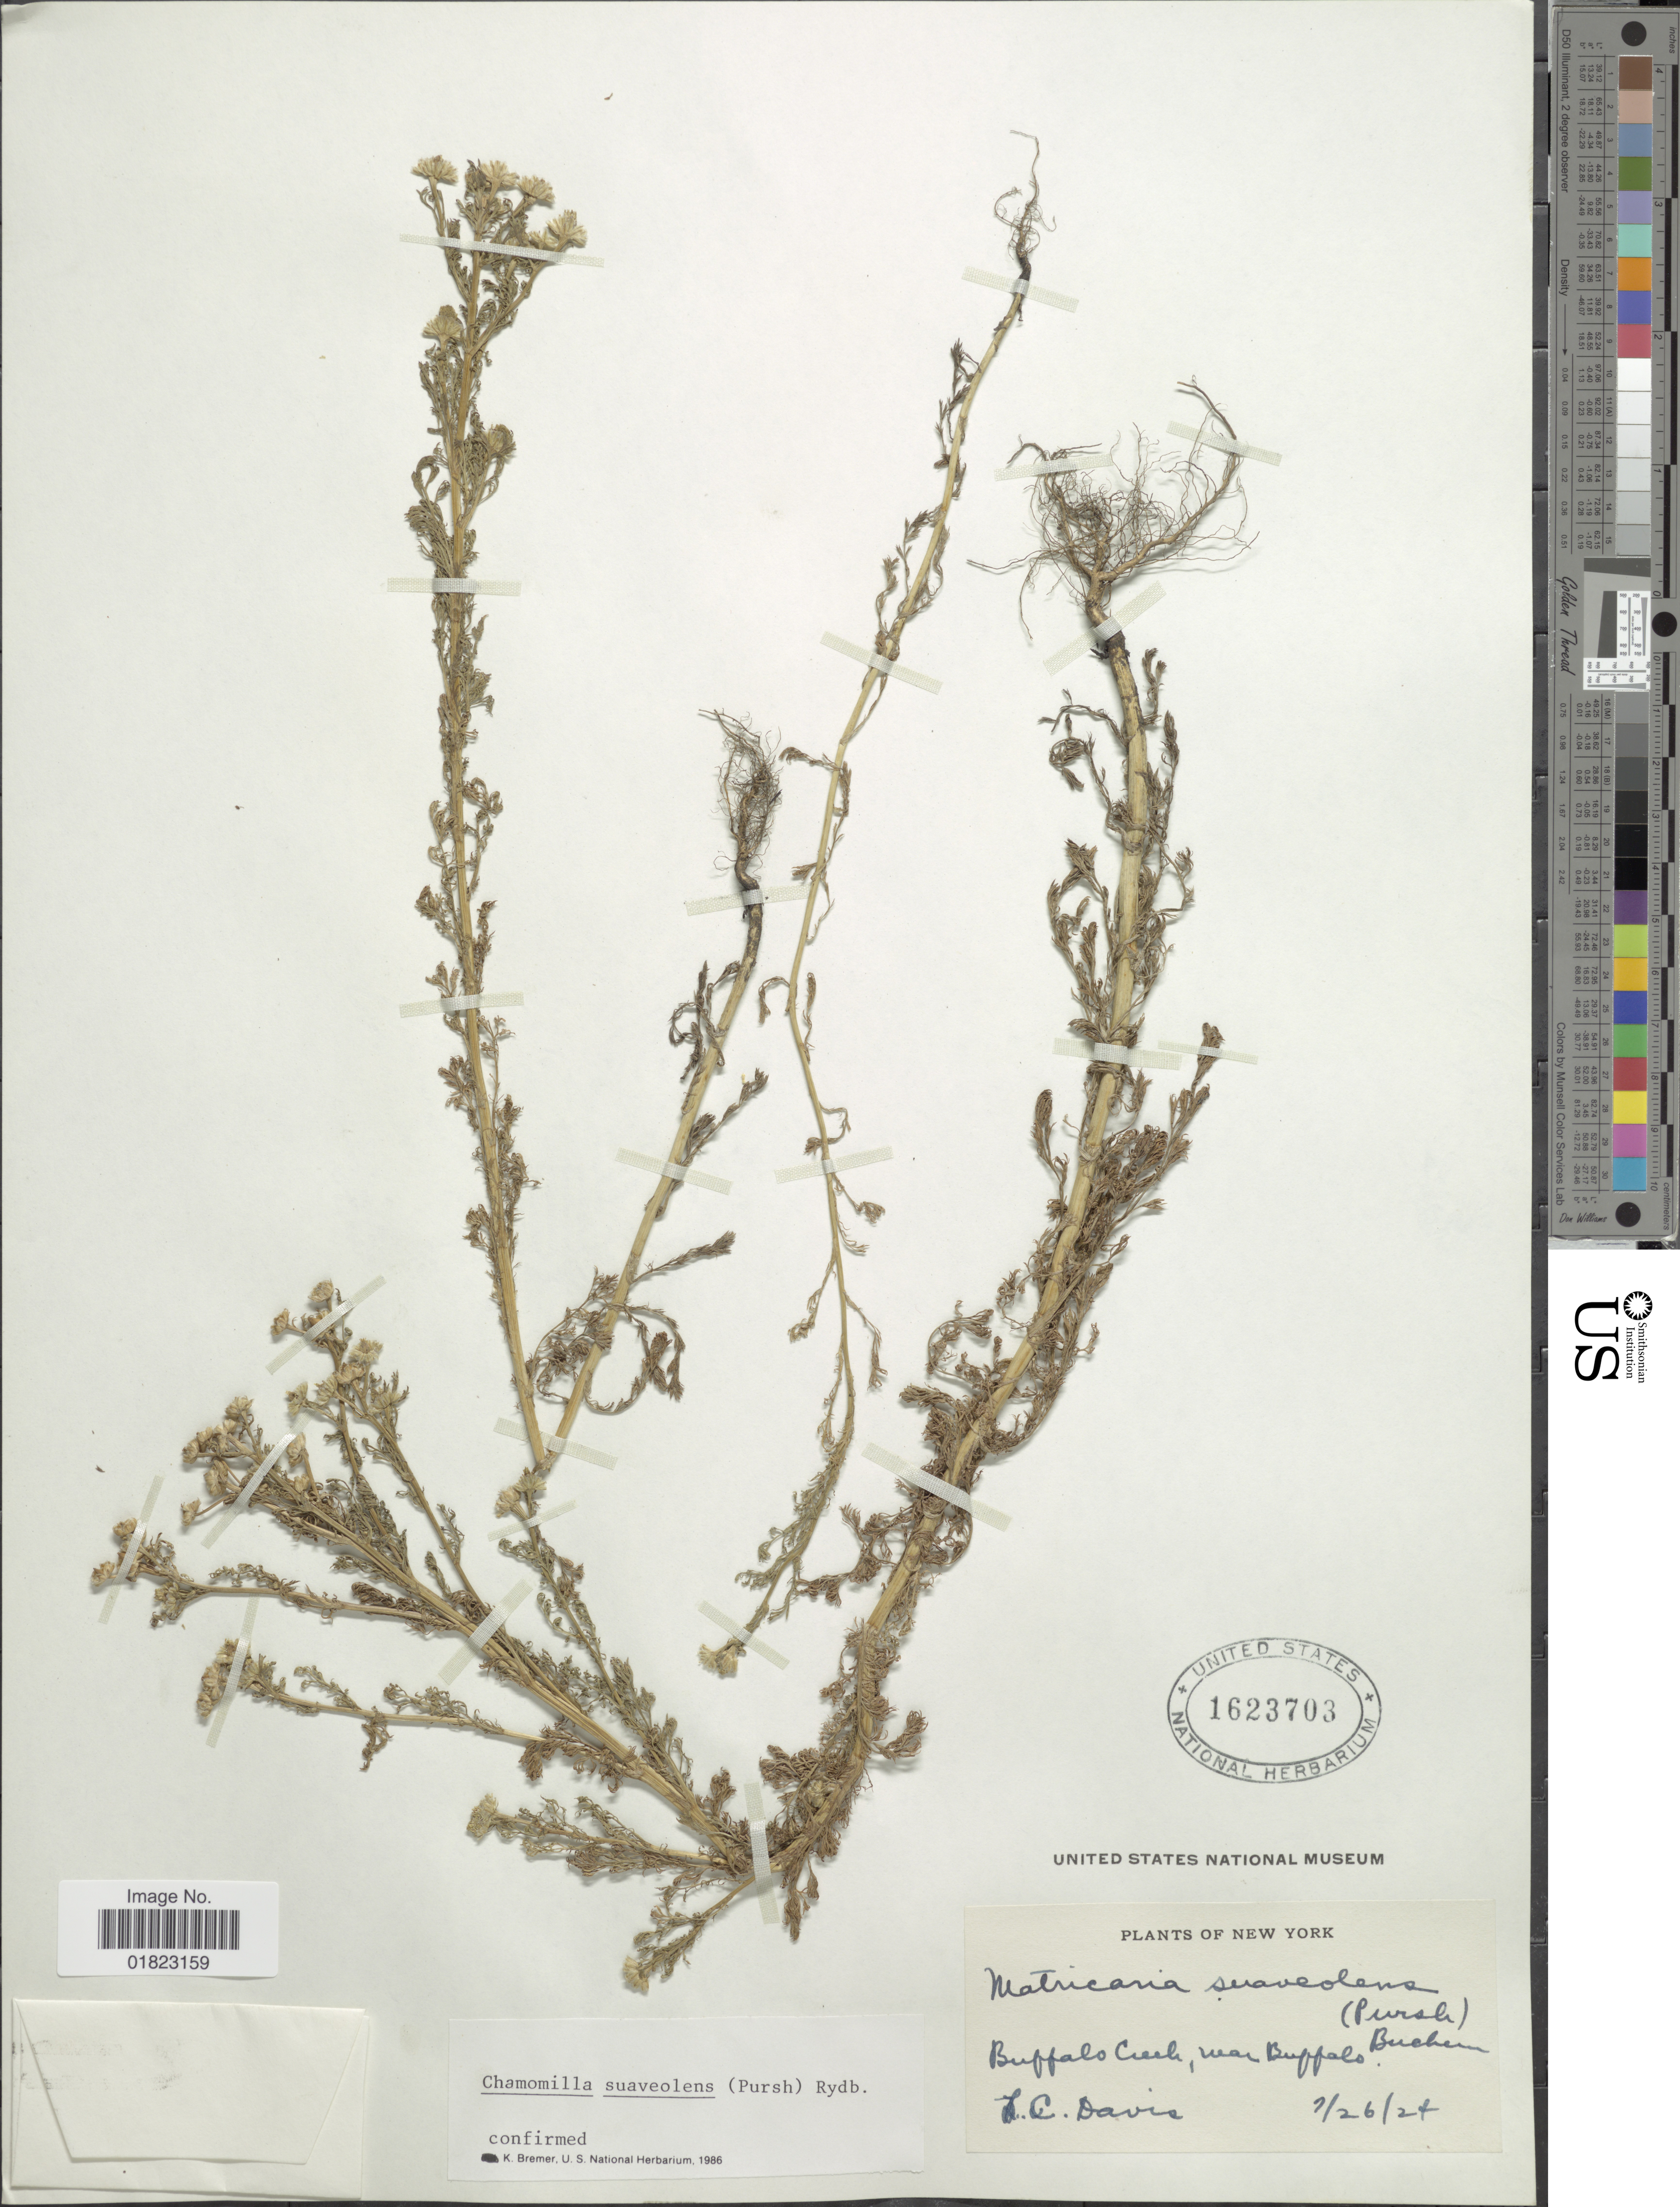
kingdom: Plantae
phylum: Tracheophyta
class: Magnoliopsida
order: Asterales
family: Asteraceae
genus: Matricaria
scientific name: Matricaria matricarioides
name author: (Less.) Porter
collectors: L. C. Davis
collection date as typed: Transcribed d/m/y: 26/7/24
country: United States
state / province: New York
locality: Buffalo Creek, near Buffalo.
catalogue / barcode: US 1623703